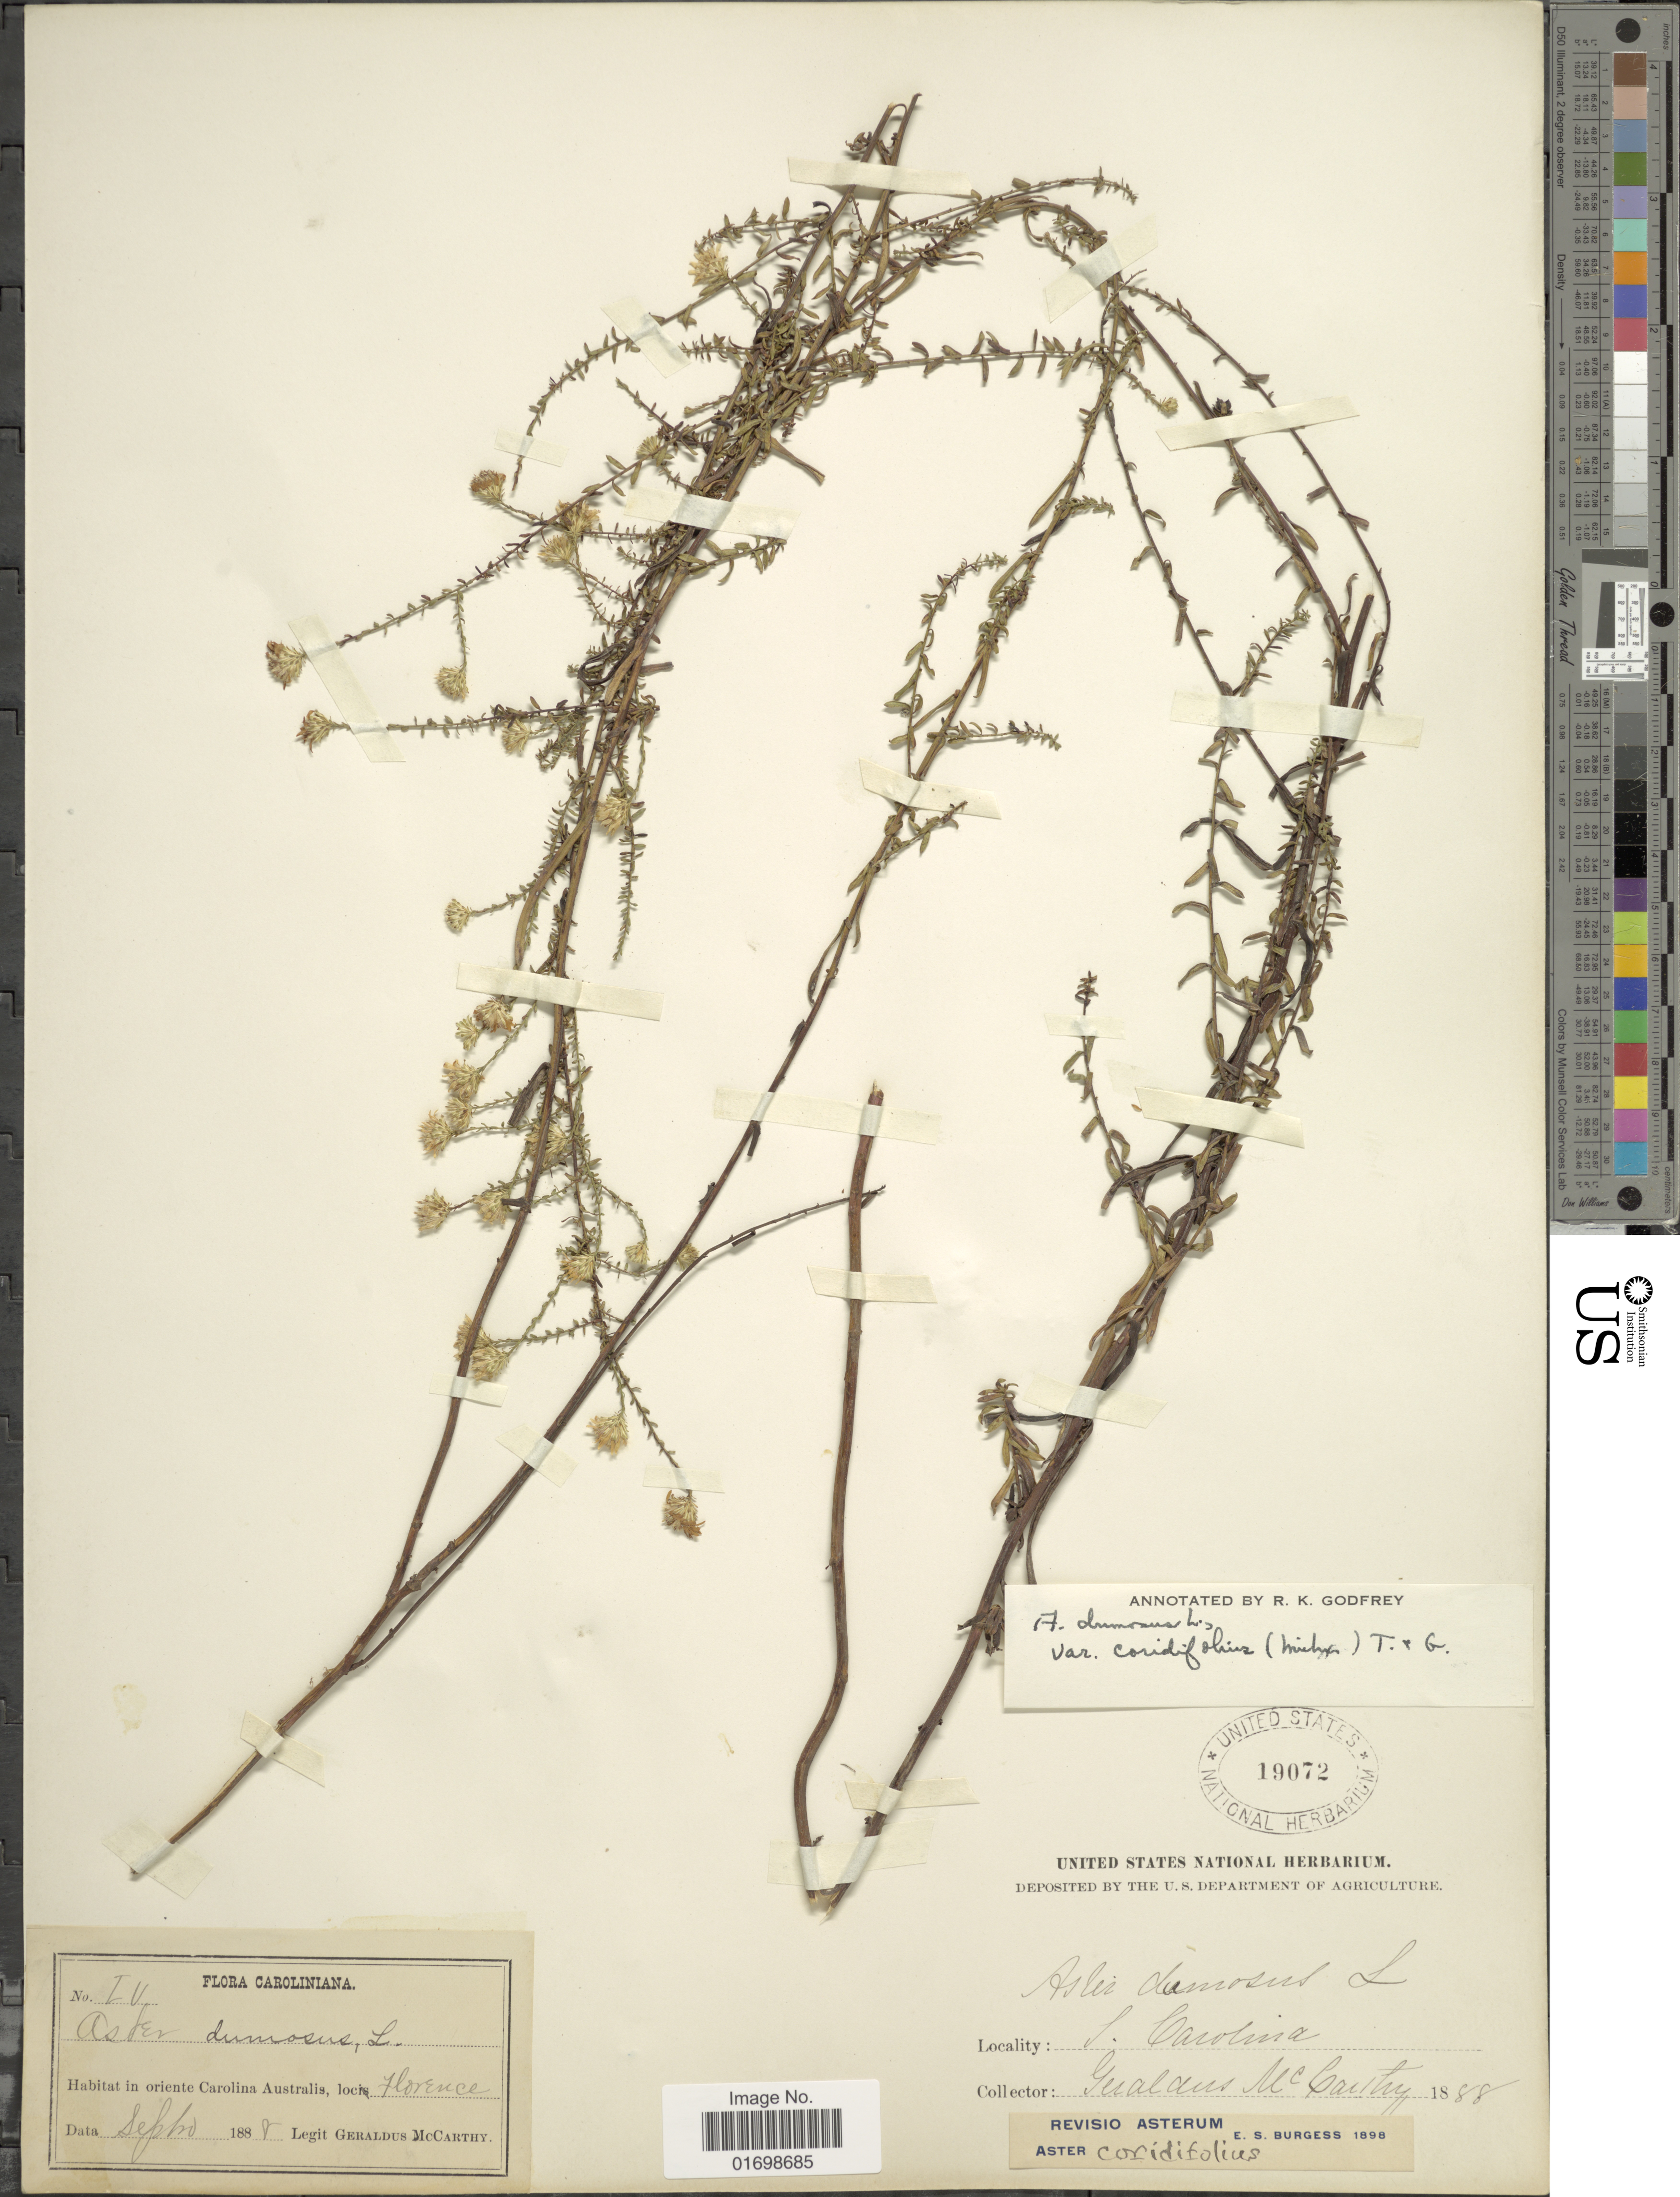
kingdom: Plantae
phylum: Tracheophyta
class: Magnoliopsida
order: Asterales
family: Asteraceae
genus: Symphyotrichum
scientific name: Symphyotrichum dumosum var. coridifolium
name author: (Michx.) Semple et al.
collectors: M. McCarthy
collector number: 1v*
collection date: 1888-09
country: United States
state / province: South Carolina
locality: Oriente Carolina Australis, Loci Florence.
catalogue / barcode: US 19072